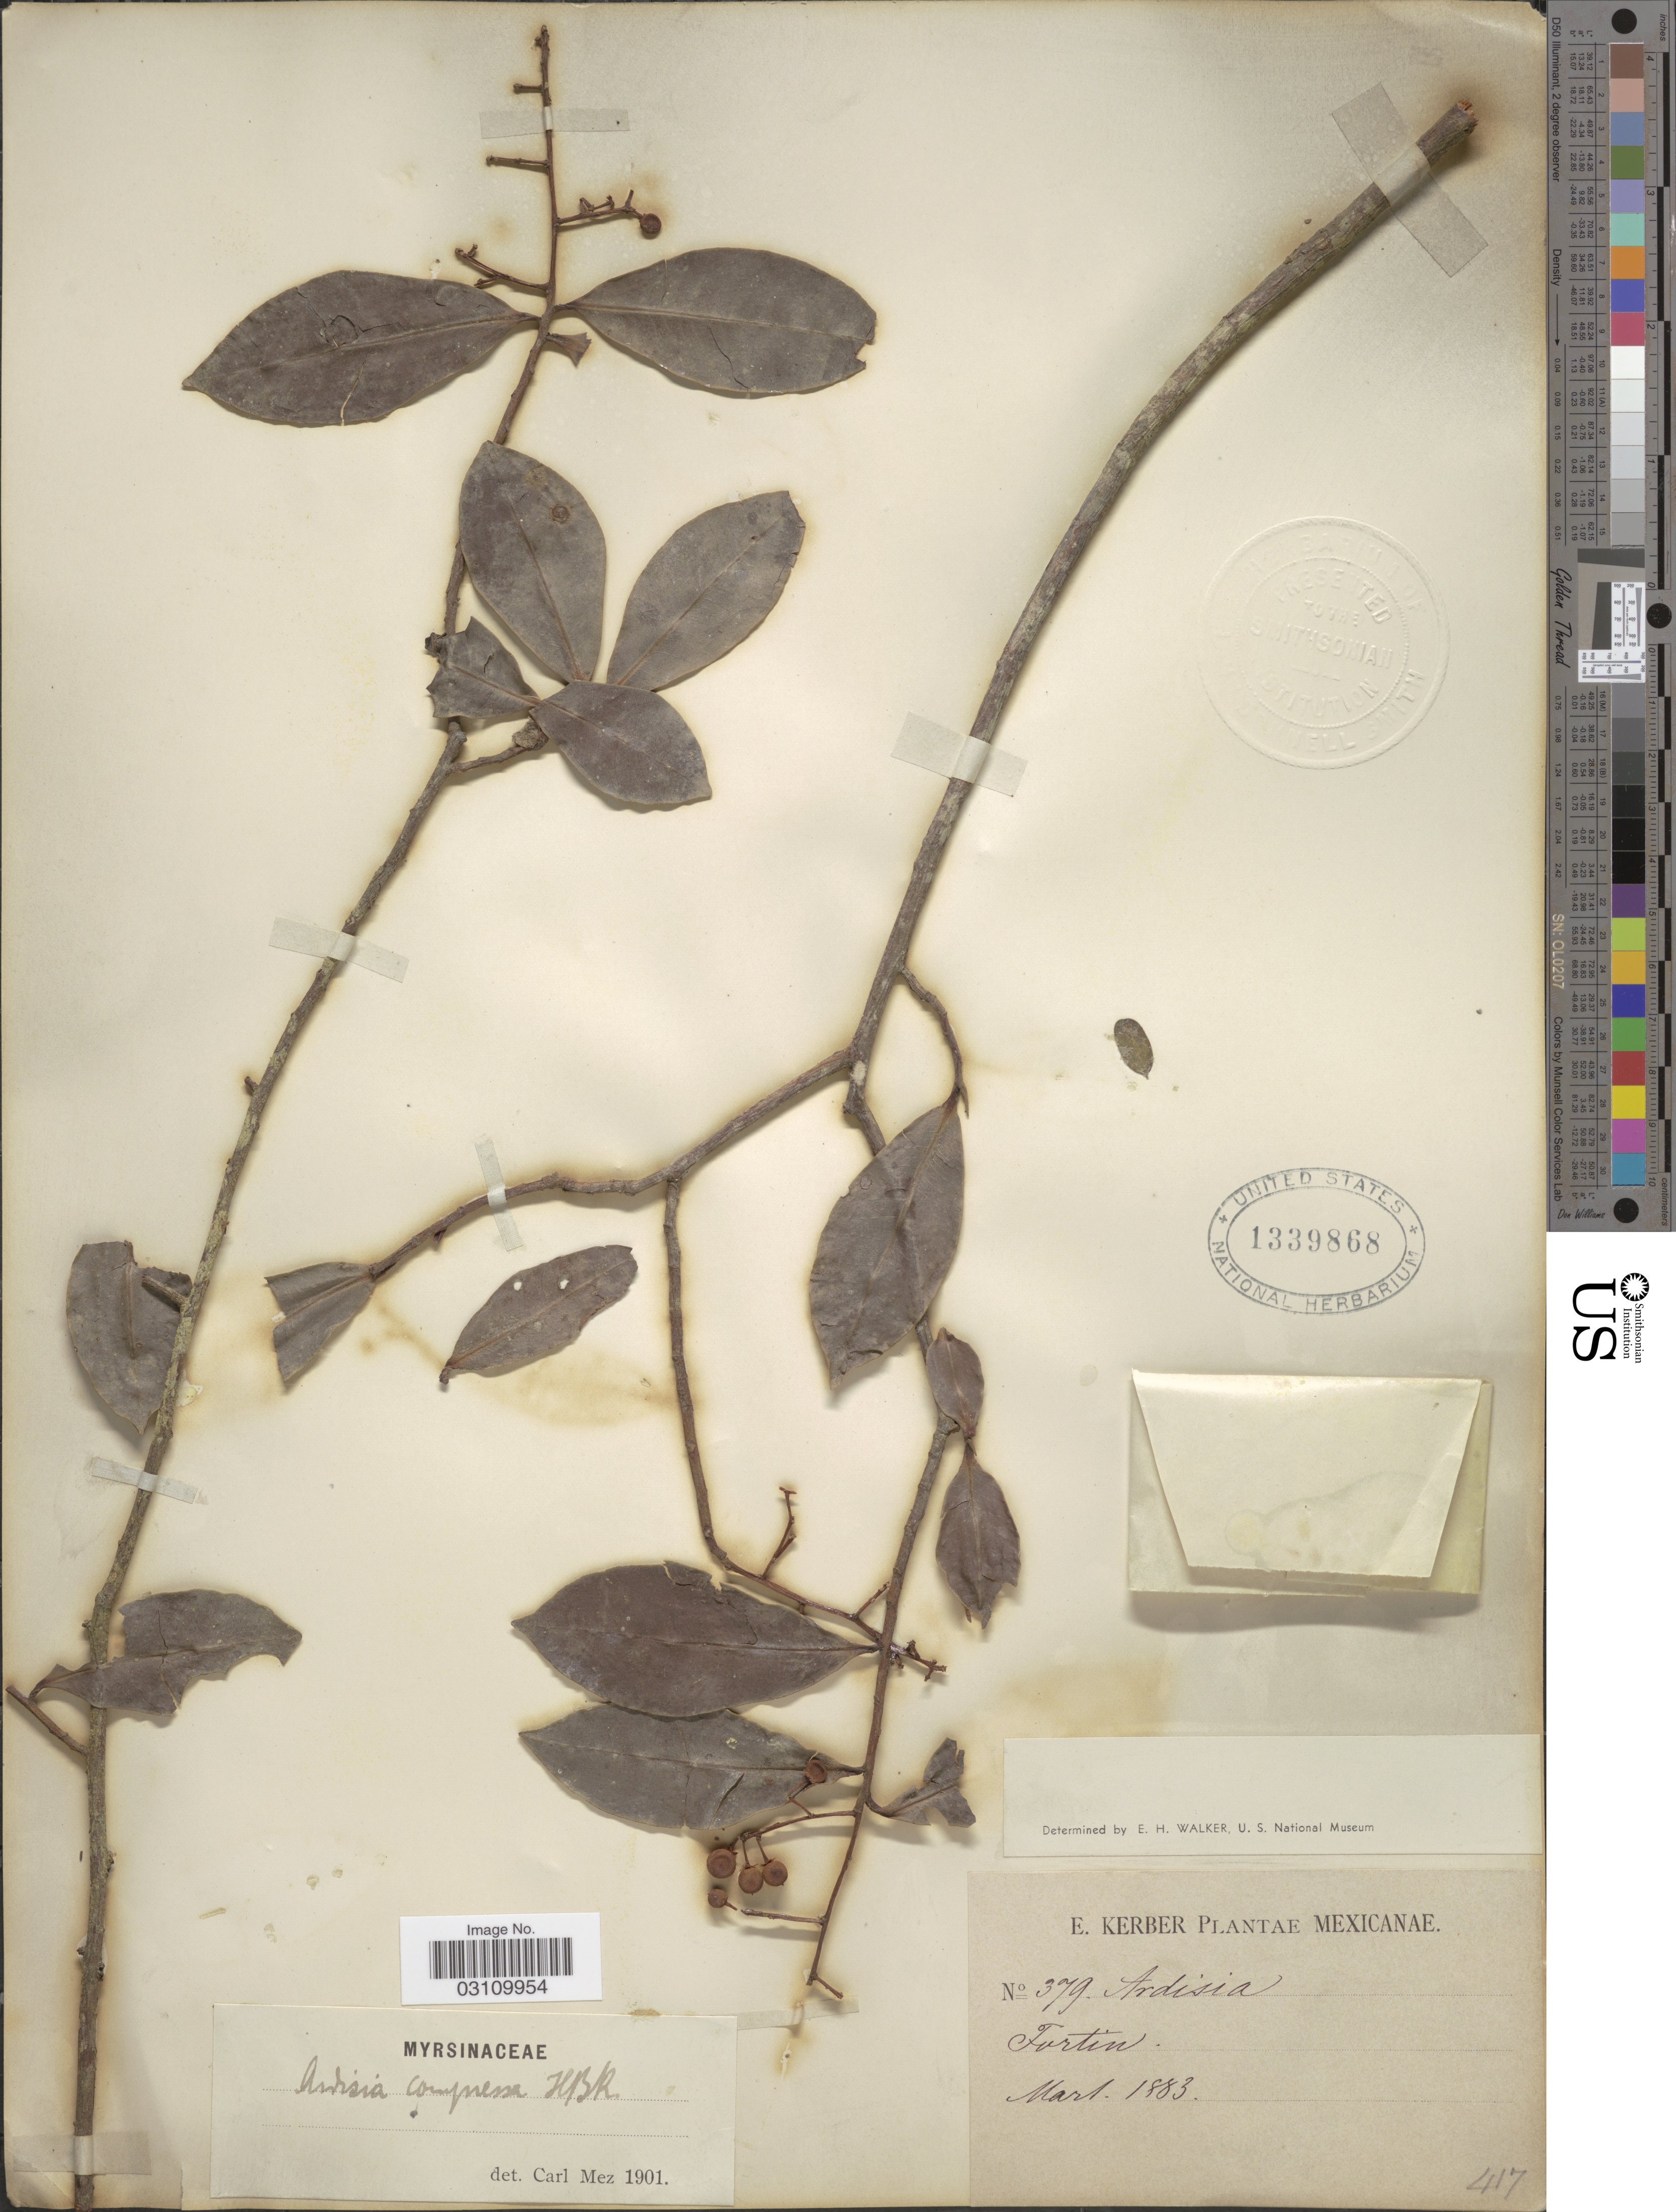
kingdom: Plantae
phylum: Tracheophyta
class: Magnoliopsida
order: Ericales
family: Primulaceae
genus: Ardisia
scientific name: Ardisia compressa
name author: Kunth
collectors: E. Kerber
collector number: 379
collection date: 1883-03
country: Mexico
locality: Fortin.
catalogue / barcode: US 1339868